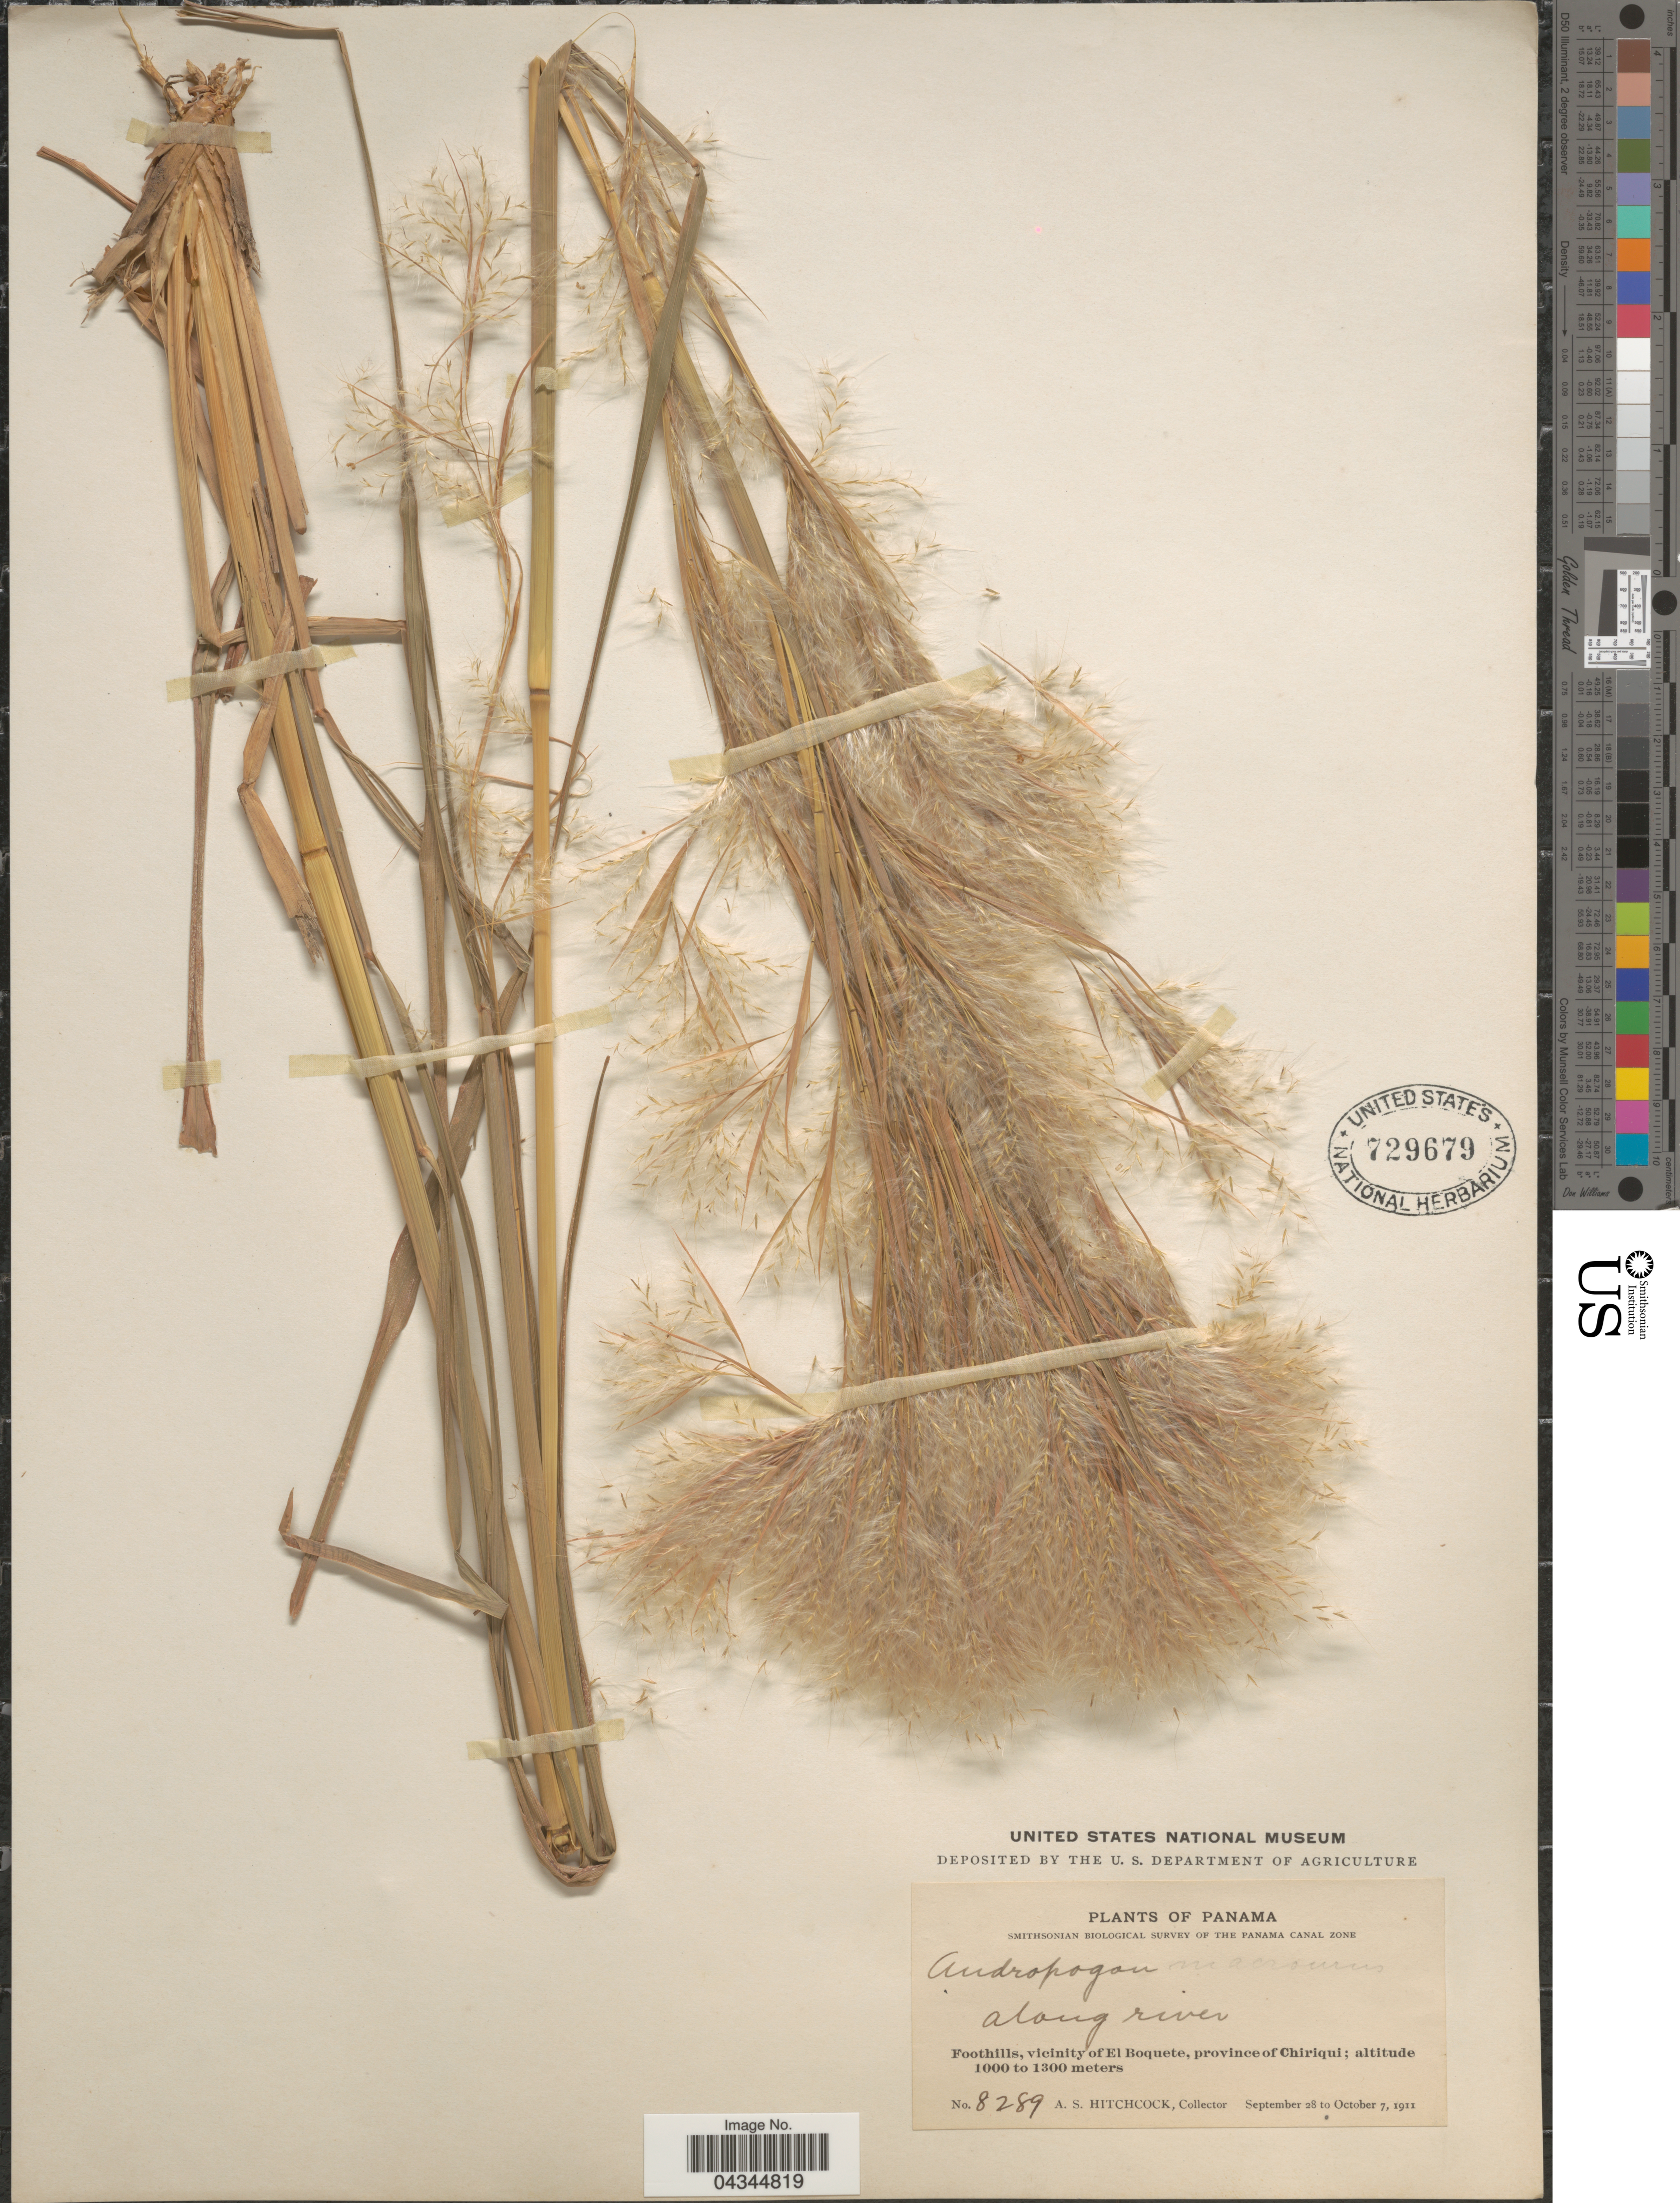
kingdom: Plantae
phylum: Tracheophyta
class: Liliopsida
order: Poales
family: Poaceae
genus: Andropogon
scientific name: Andropogon glomeratus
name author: (Walter) Britton et al.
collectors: A. S. Hitchcock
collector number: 8289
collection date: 1911-09-28/1911-10-07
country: Panama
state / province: Chiriqui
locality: Smithsonian Biological Survey of the Panama Canal Zone. Along river. Foothills, vicinity of El Boquete.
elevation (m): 1000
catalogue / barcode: US 729679